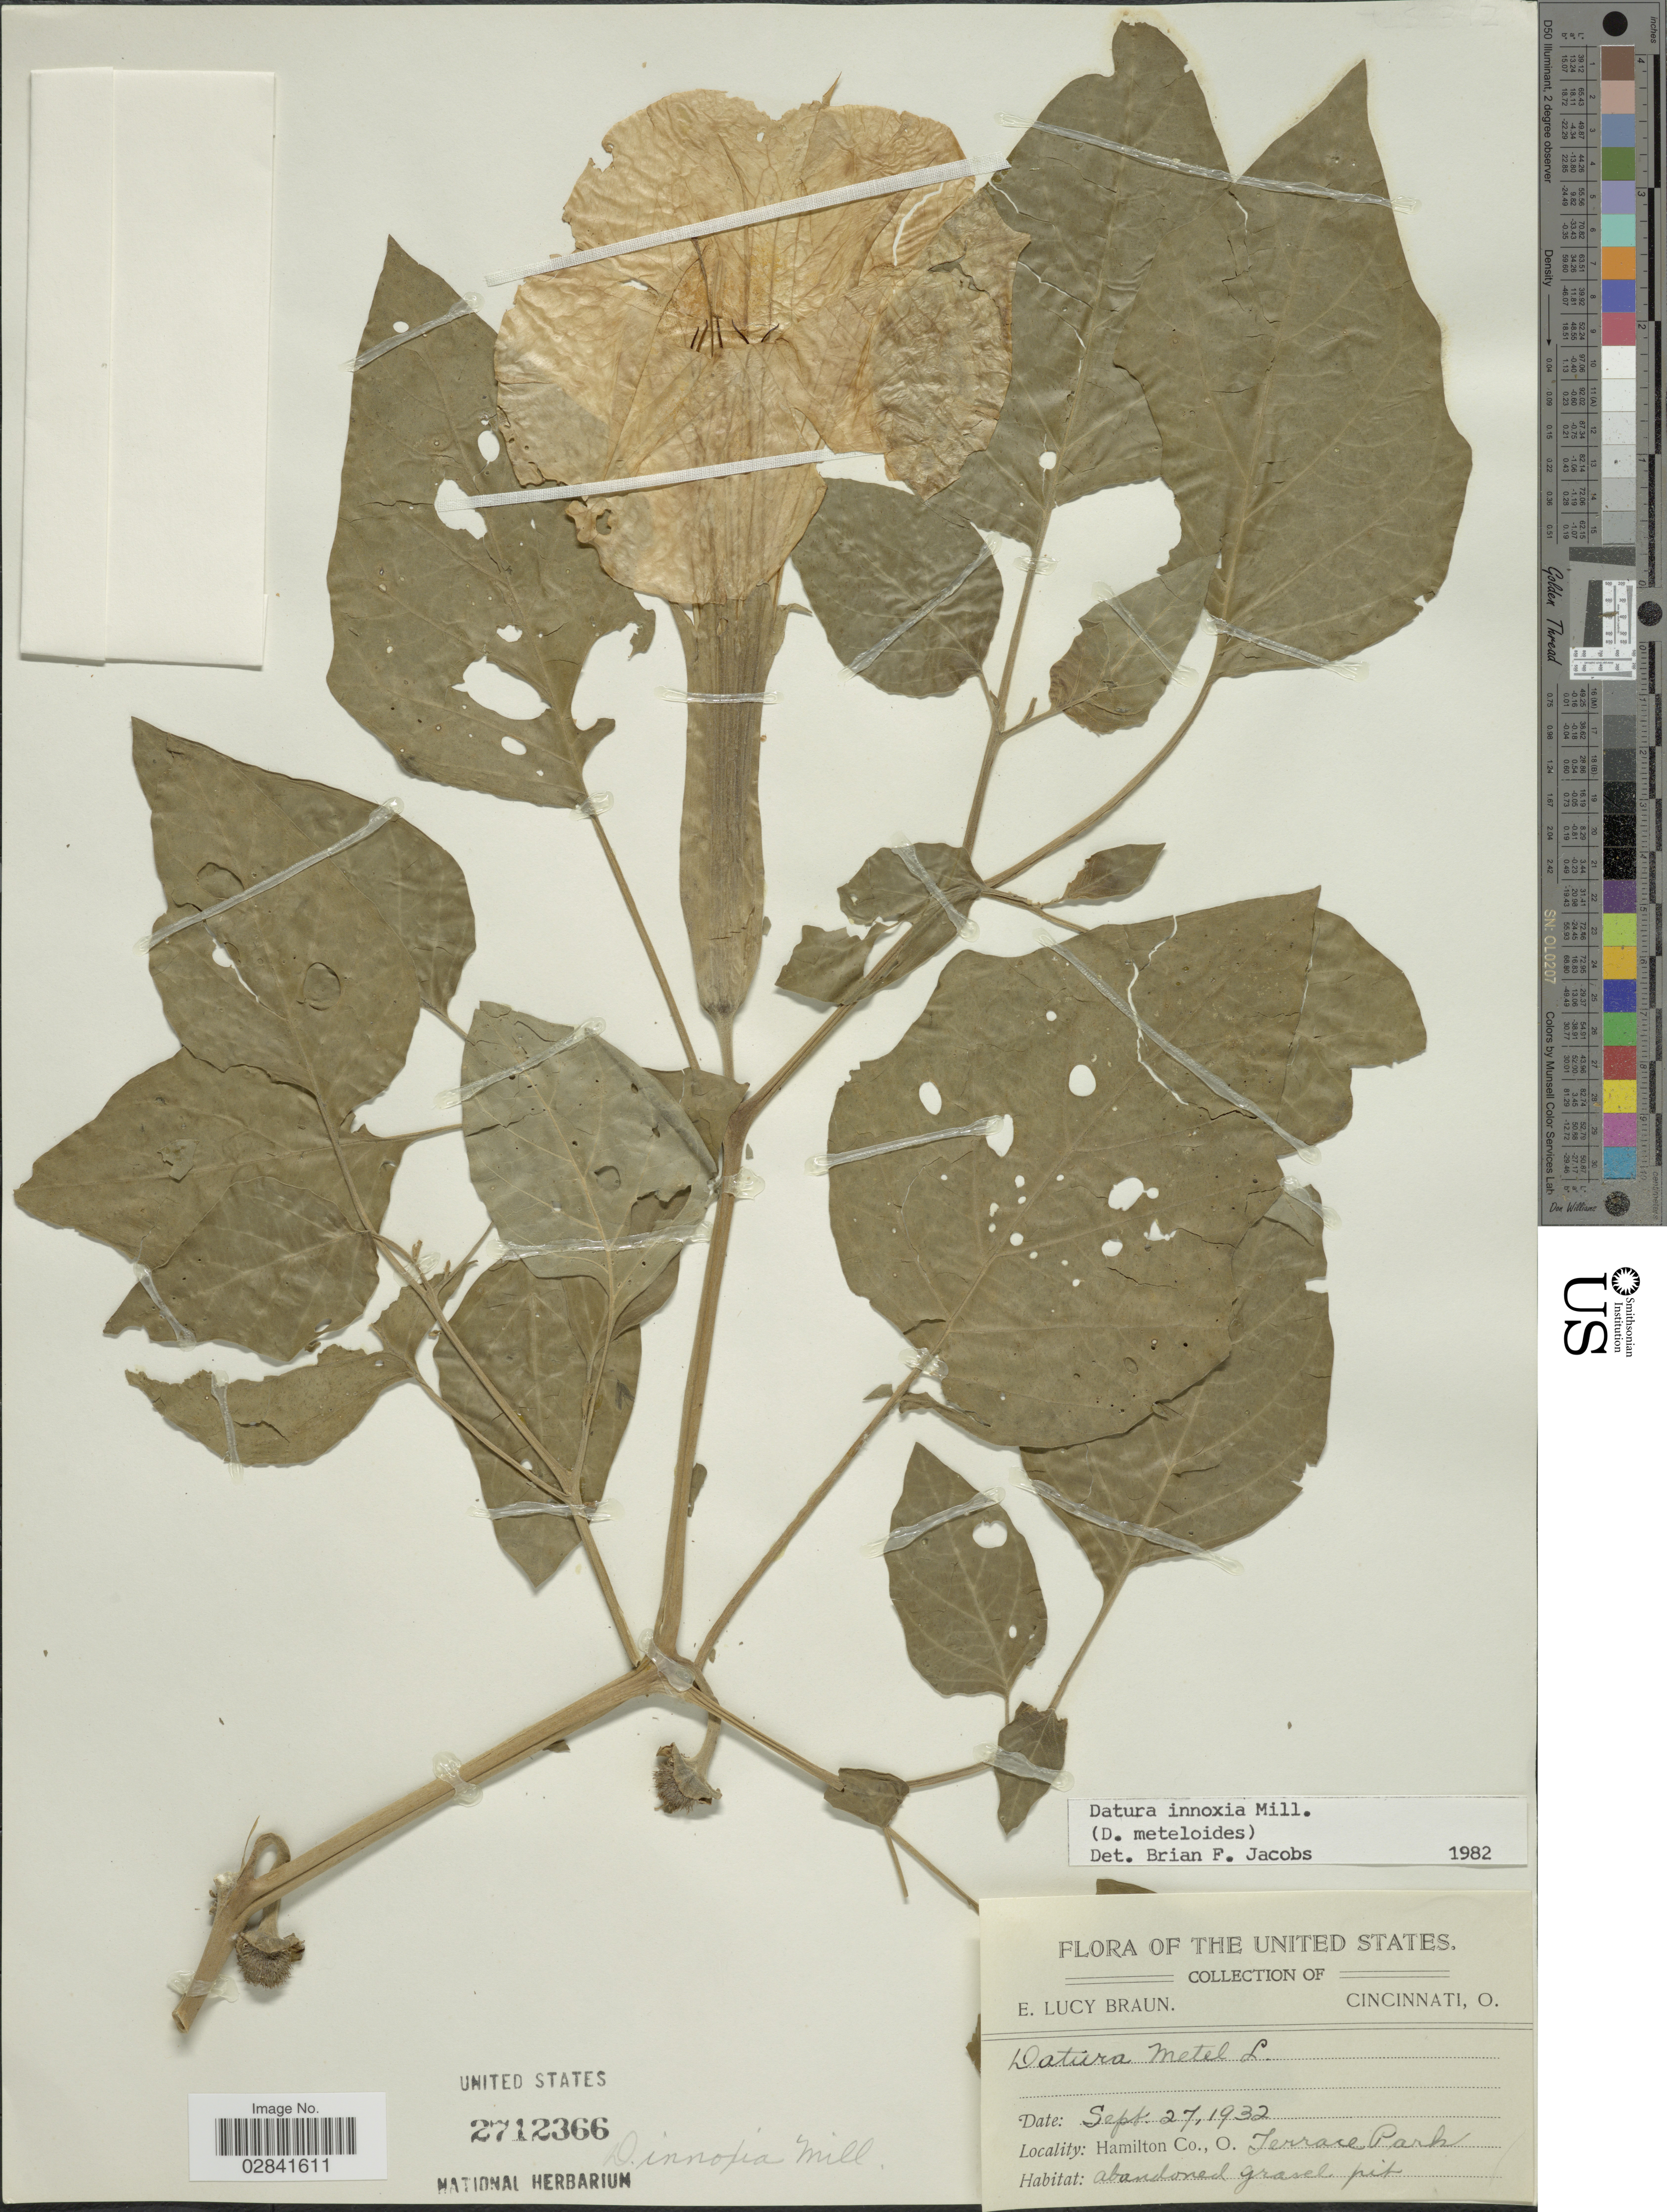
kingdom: Plantae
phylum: Tracheophyta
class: Magnoliopsida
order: Solanales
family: Solanaceae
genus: Datura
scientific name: Datura innoxia subsp. innoxia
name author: Mill.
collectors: E. L. Braun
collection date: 1932-09-27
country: United States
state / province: Ohio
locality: Hamilton Co., O. Terrace Park.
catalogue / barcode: US 2712366